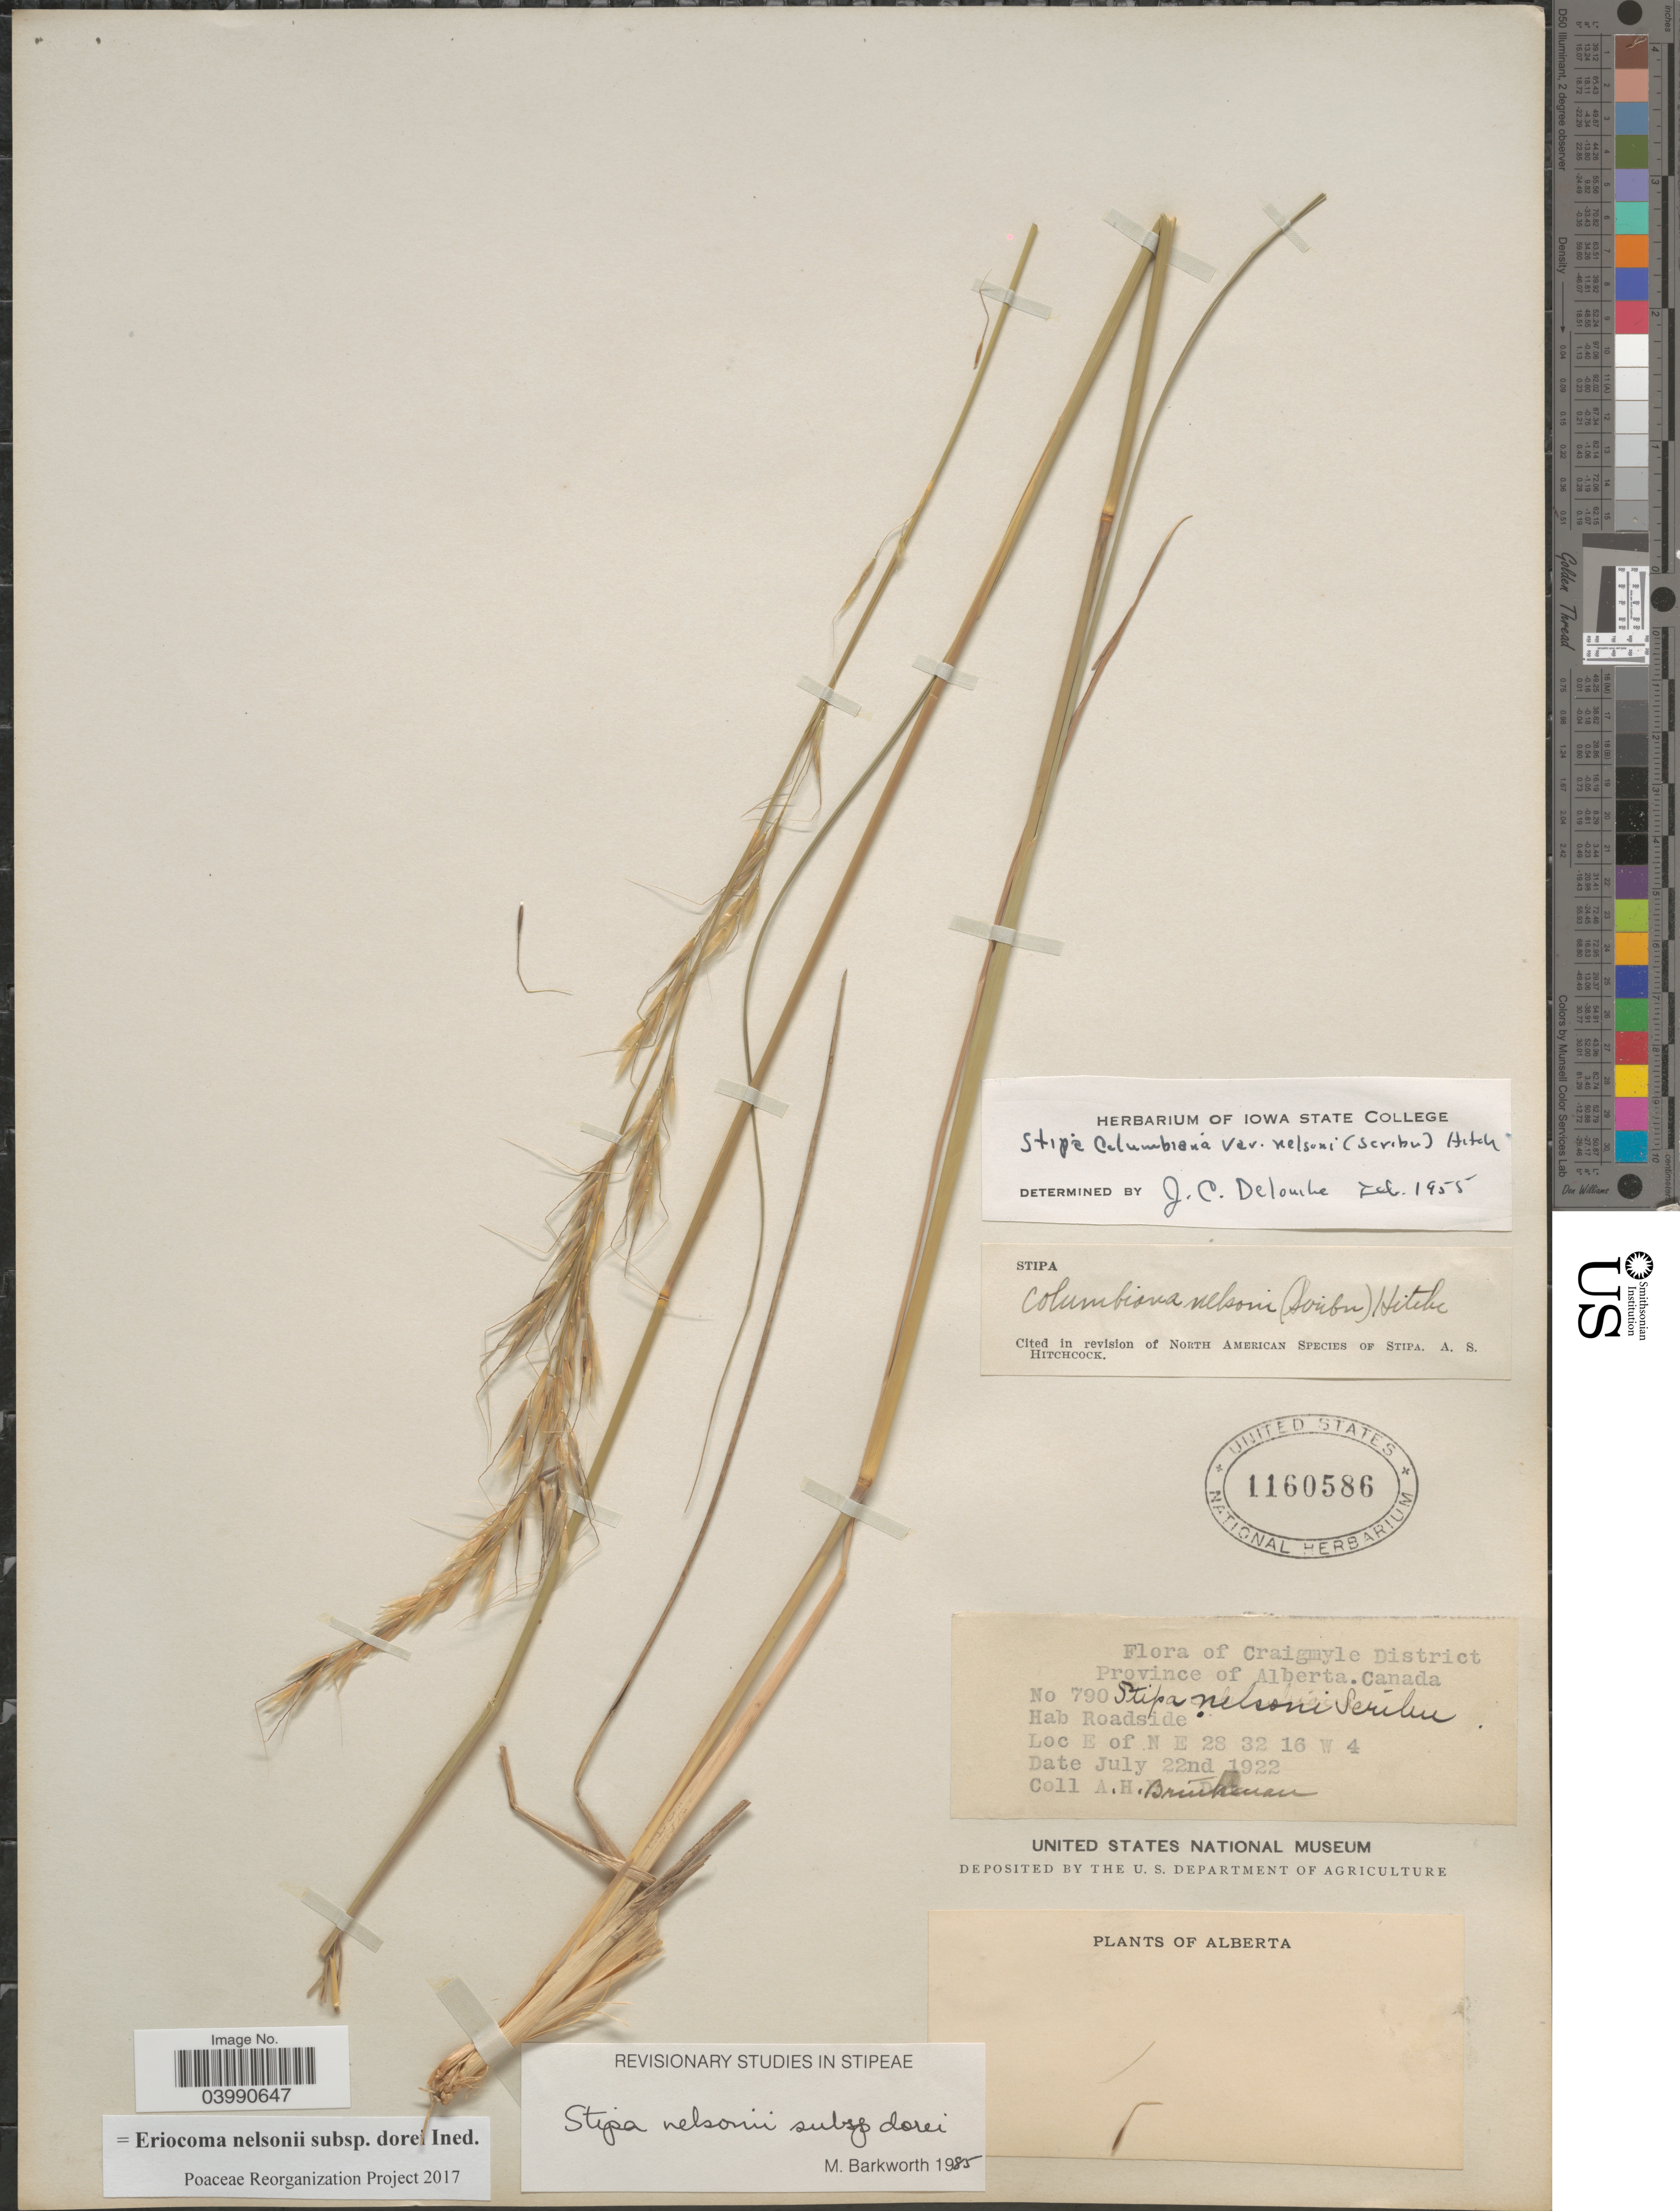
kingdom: Plantae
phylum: Tracheophyta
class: Liliopsida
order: Poales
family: Poaceae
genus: Eriocoma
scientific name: Eriocoma nelsonii subsp. dorei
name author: (Barkworth & J. Maze) Romasch.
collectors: A. Brinkman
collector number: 790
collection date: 1922-07-22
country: Canada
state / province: Alberta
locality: Craigmyle District. E of N E 28 32 16 W 4.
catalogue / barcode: US 1160586